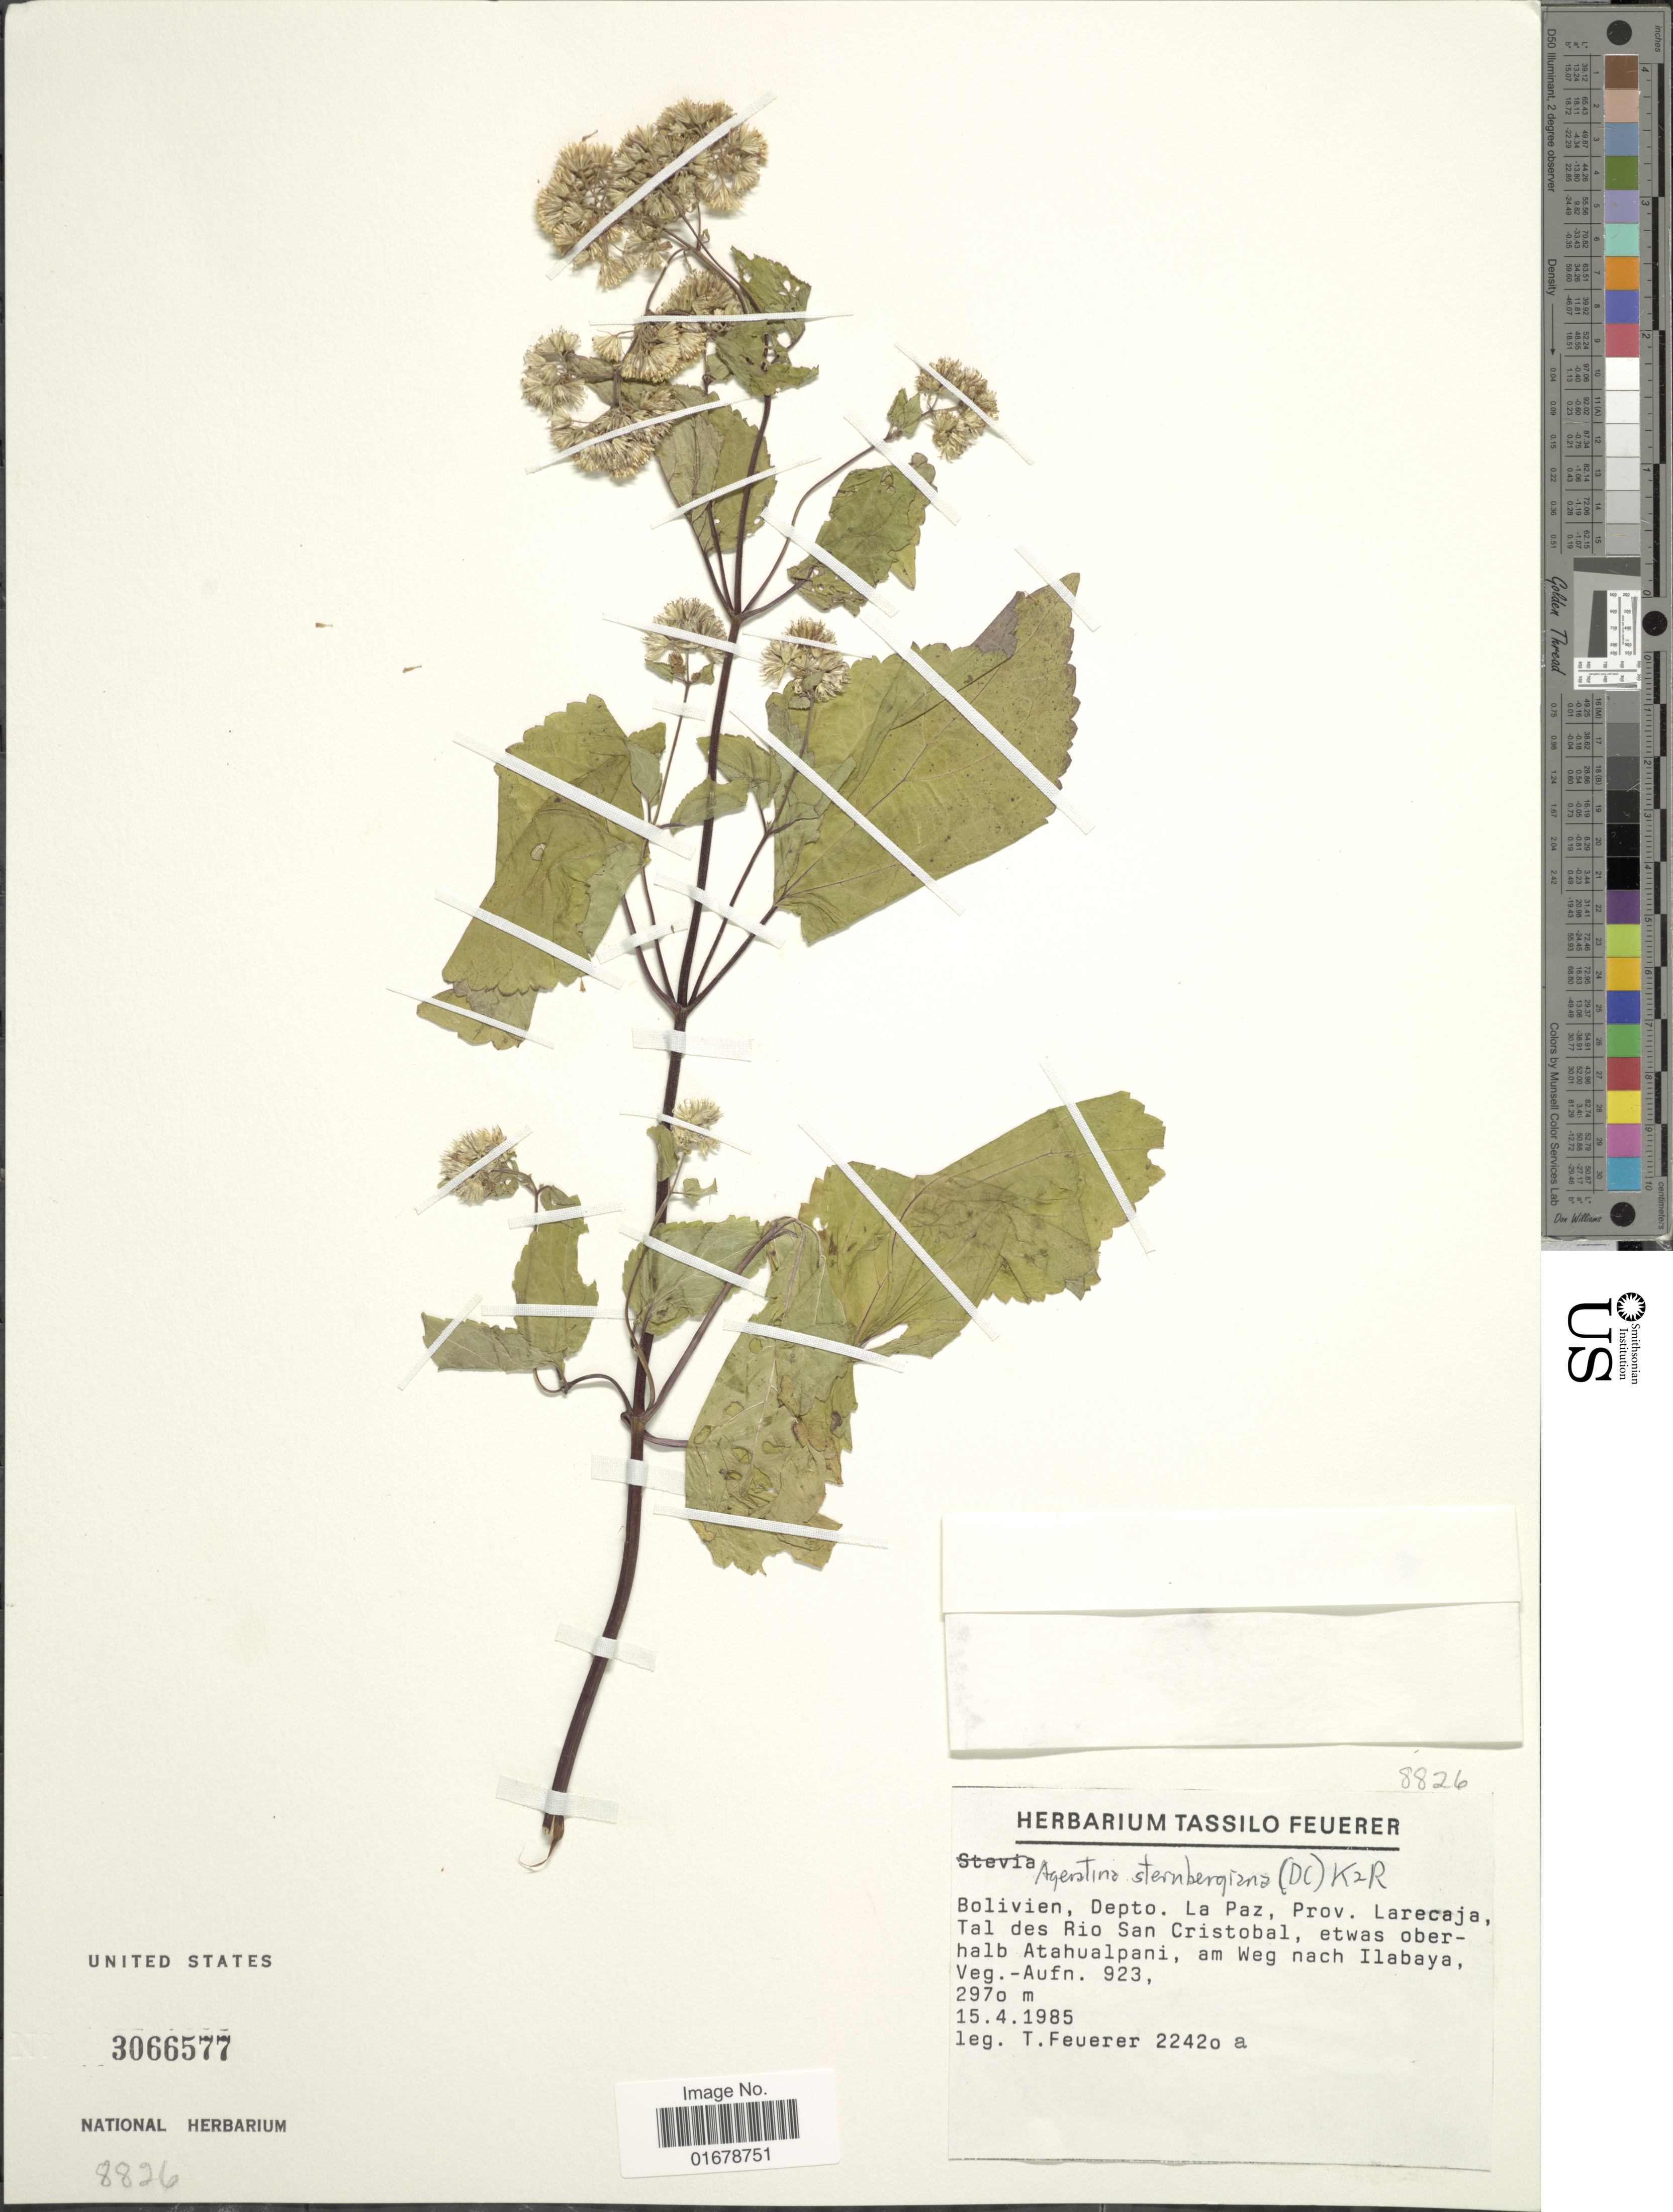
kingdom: Plantae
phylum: Tracheophyta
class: Magnoliopsida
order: Asterales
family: Asteraceae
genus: Ageratina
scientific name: Ageratina sternbergiana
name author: (DC.) R.M. King & H. Rob.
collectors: T. Feuerer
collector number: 22420a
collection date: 1985-04-15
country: Bolivia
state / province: La Paz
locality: Bolivien, Depto. La Paz, Prov. Larecaja, Tal des Rio San Cristobal, etwas oberhlb Atahualpani, am Weg nach Ilabaya Veg. - Aufn. 923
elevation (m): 2970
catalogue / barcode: US 3066577